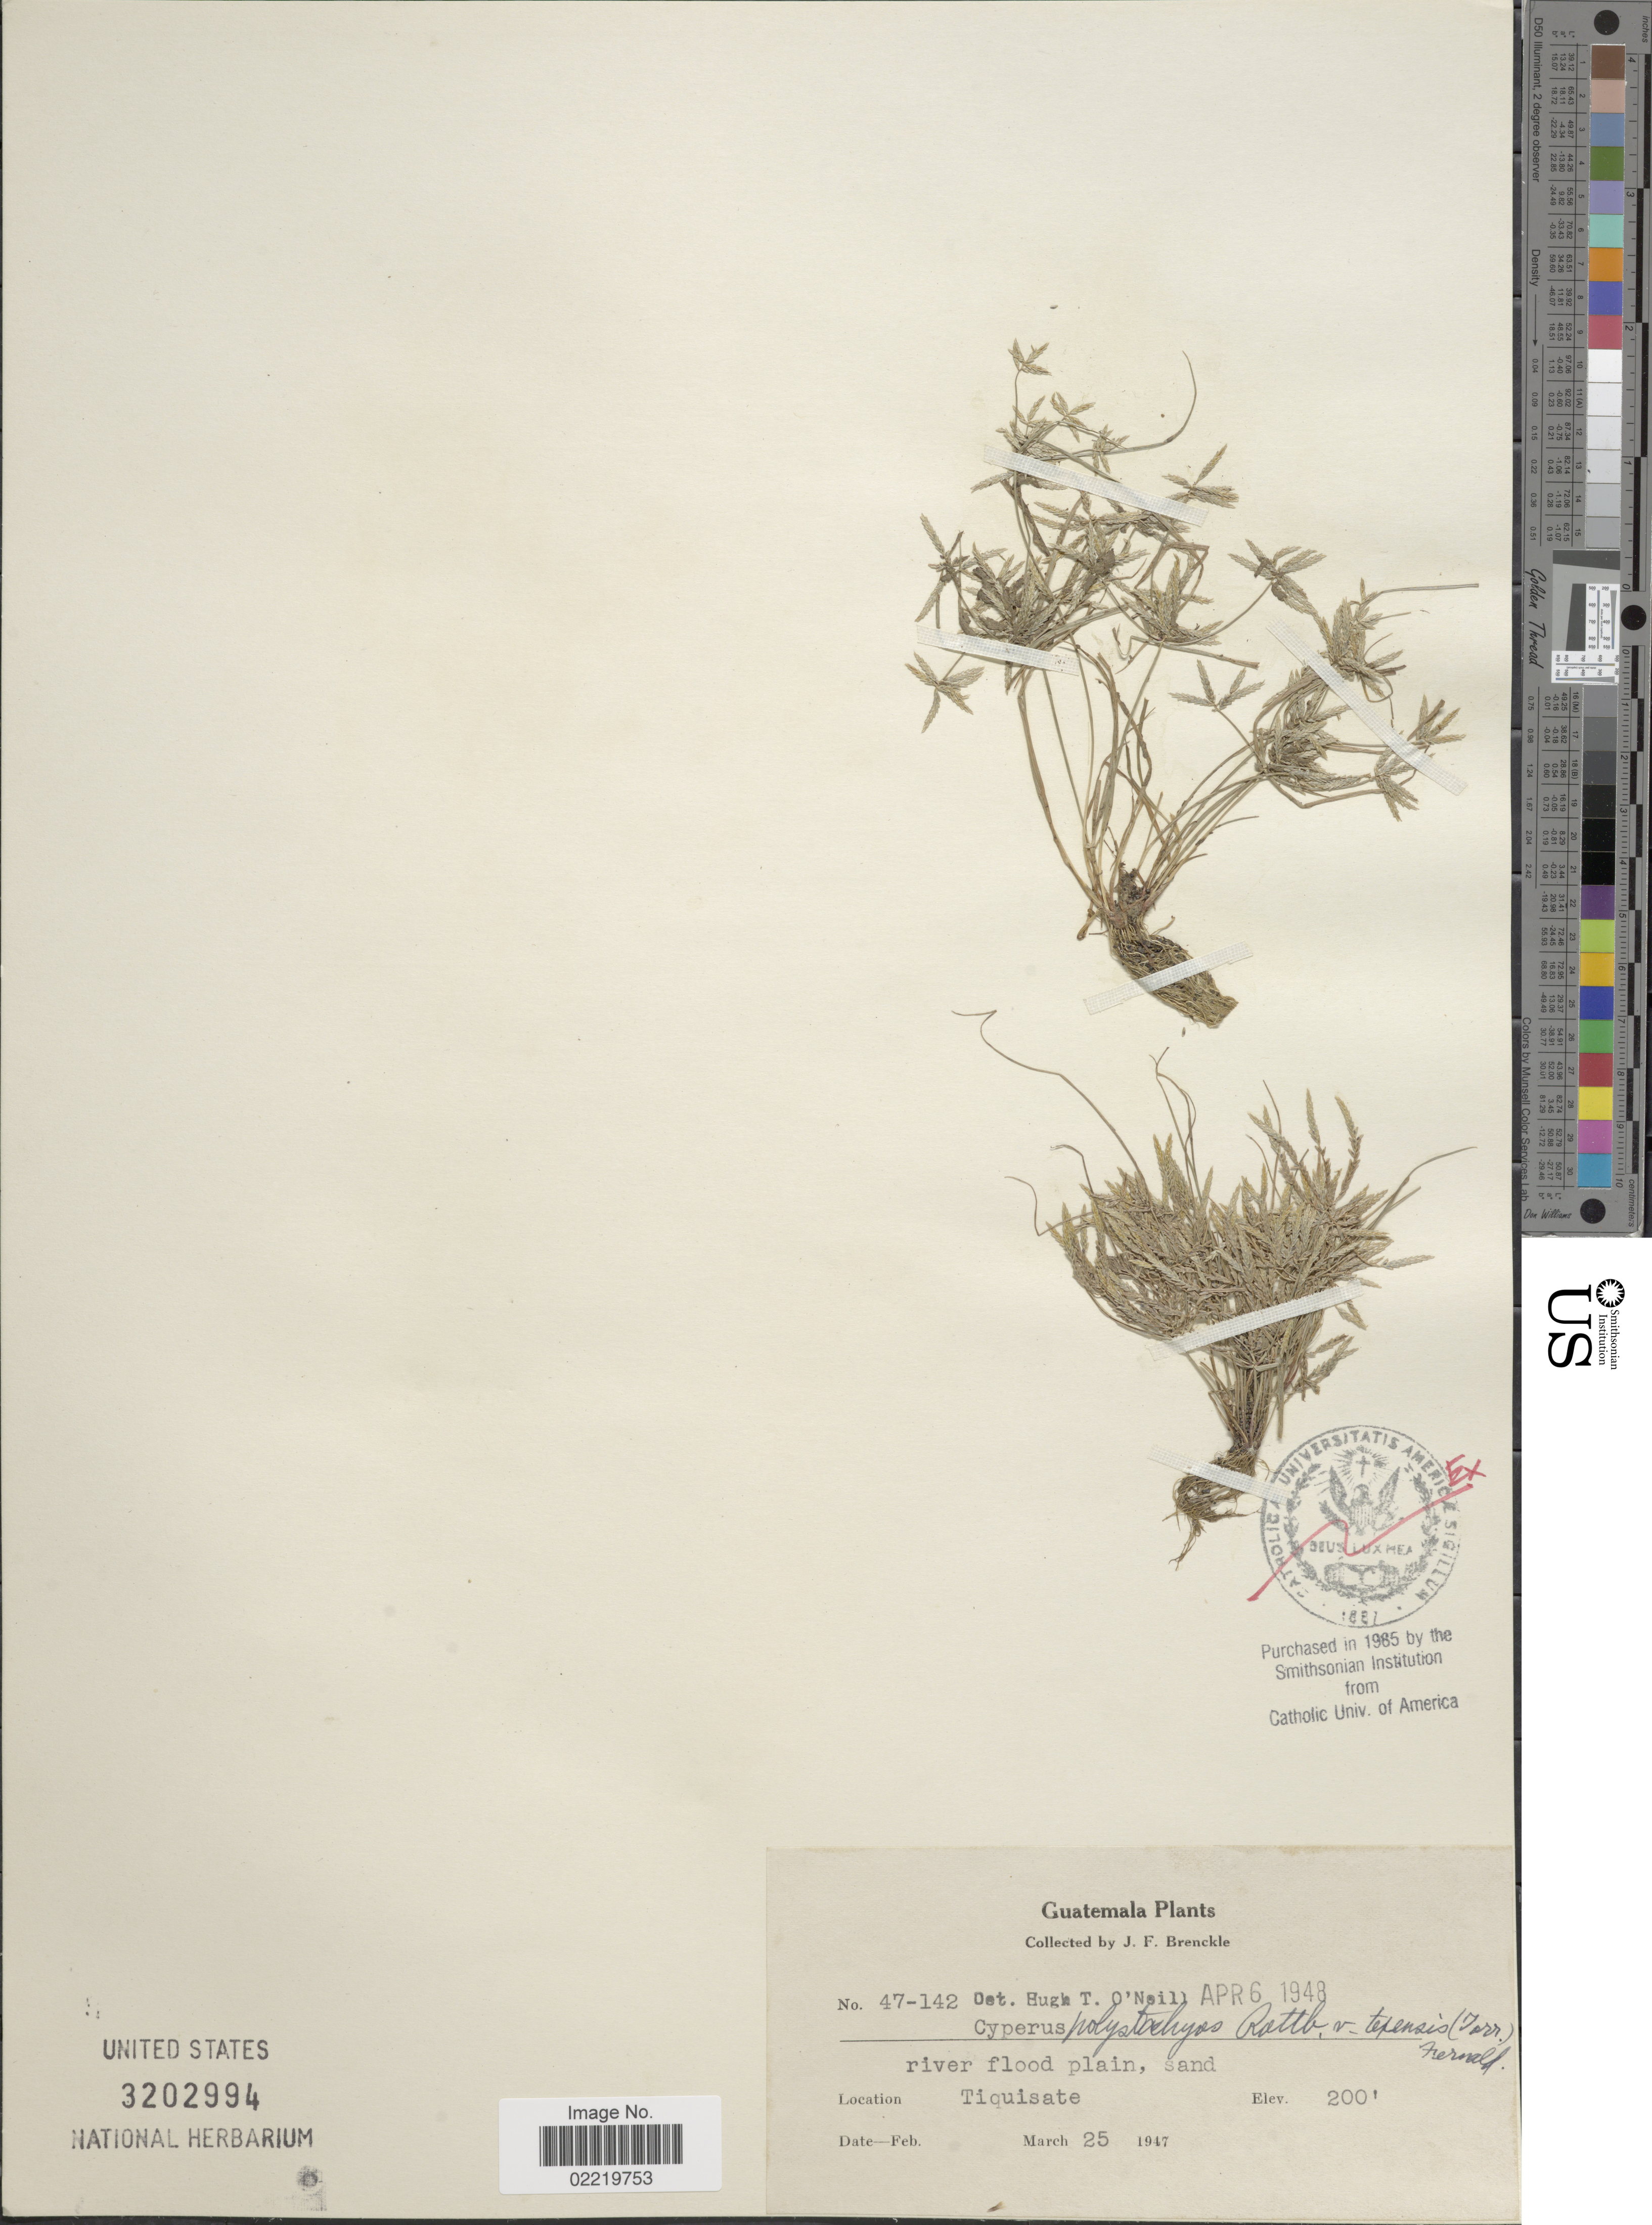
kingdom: Plantae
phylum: Tracheophyta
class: Liliopsida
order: Poales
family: Cyperaceae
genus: Cyperus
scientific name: Cyperus polystachyos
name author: Rottb.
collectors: J. Brenckle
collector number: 47-142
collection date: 1947-03-25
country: Guatemala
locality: River flood plain, sand Tiquisate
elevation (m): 61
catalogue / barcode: US 3202994